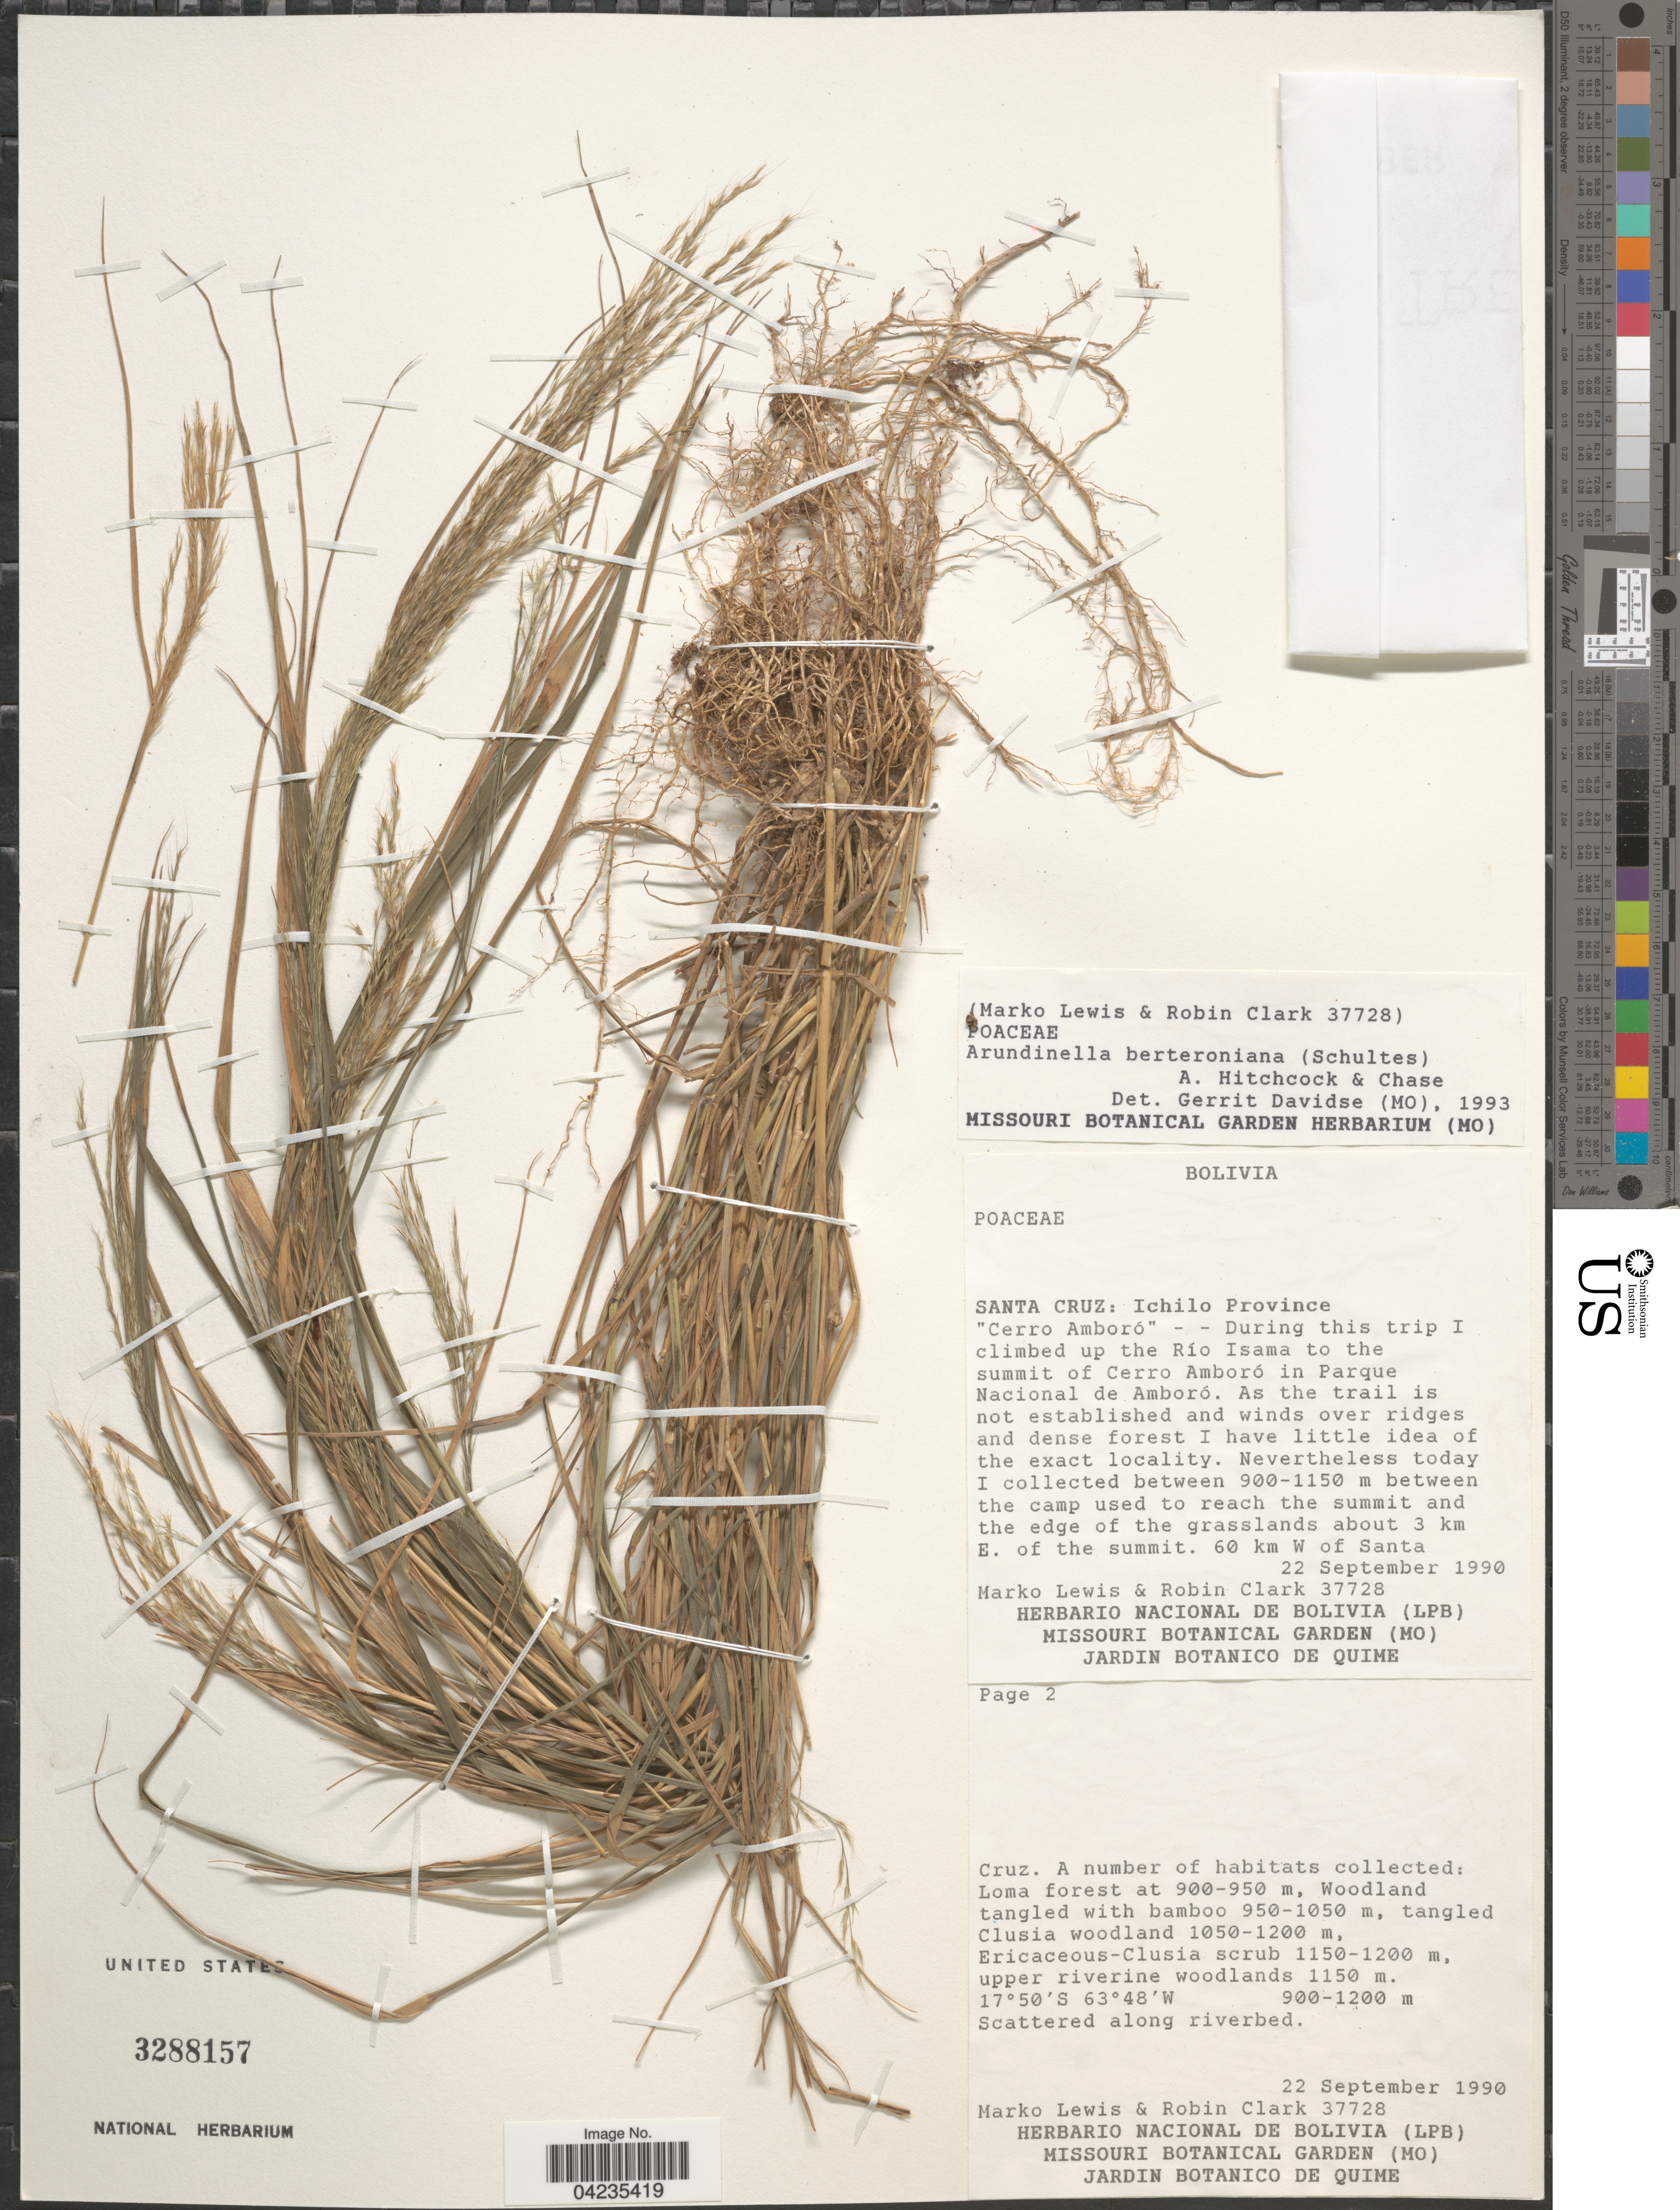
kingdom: Plantae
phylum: Tracheophyta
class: Liliopsida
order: Poales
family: Poaceae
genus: Arundinella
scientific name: Arundinella berteroniana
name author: (Schult.) Hitchc. & Chase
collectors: M. A. Lewis & R. Clark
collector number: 37728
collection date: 1990-09-22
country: Bolivia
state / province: Santa Cruz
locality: Ichilo Province. "Cerro Amboró" - During this trip I climbed up the Rio Isama to the summit of Cerro Amboró in Parque Nacional de Amboró. Between 900-1150 m between the camp used to reach the summit and the edge of the grasslands about 3 km E. of the summit. 60 km W of Santa Cruz.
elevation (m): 900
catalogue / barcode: US 3288157